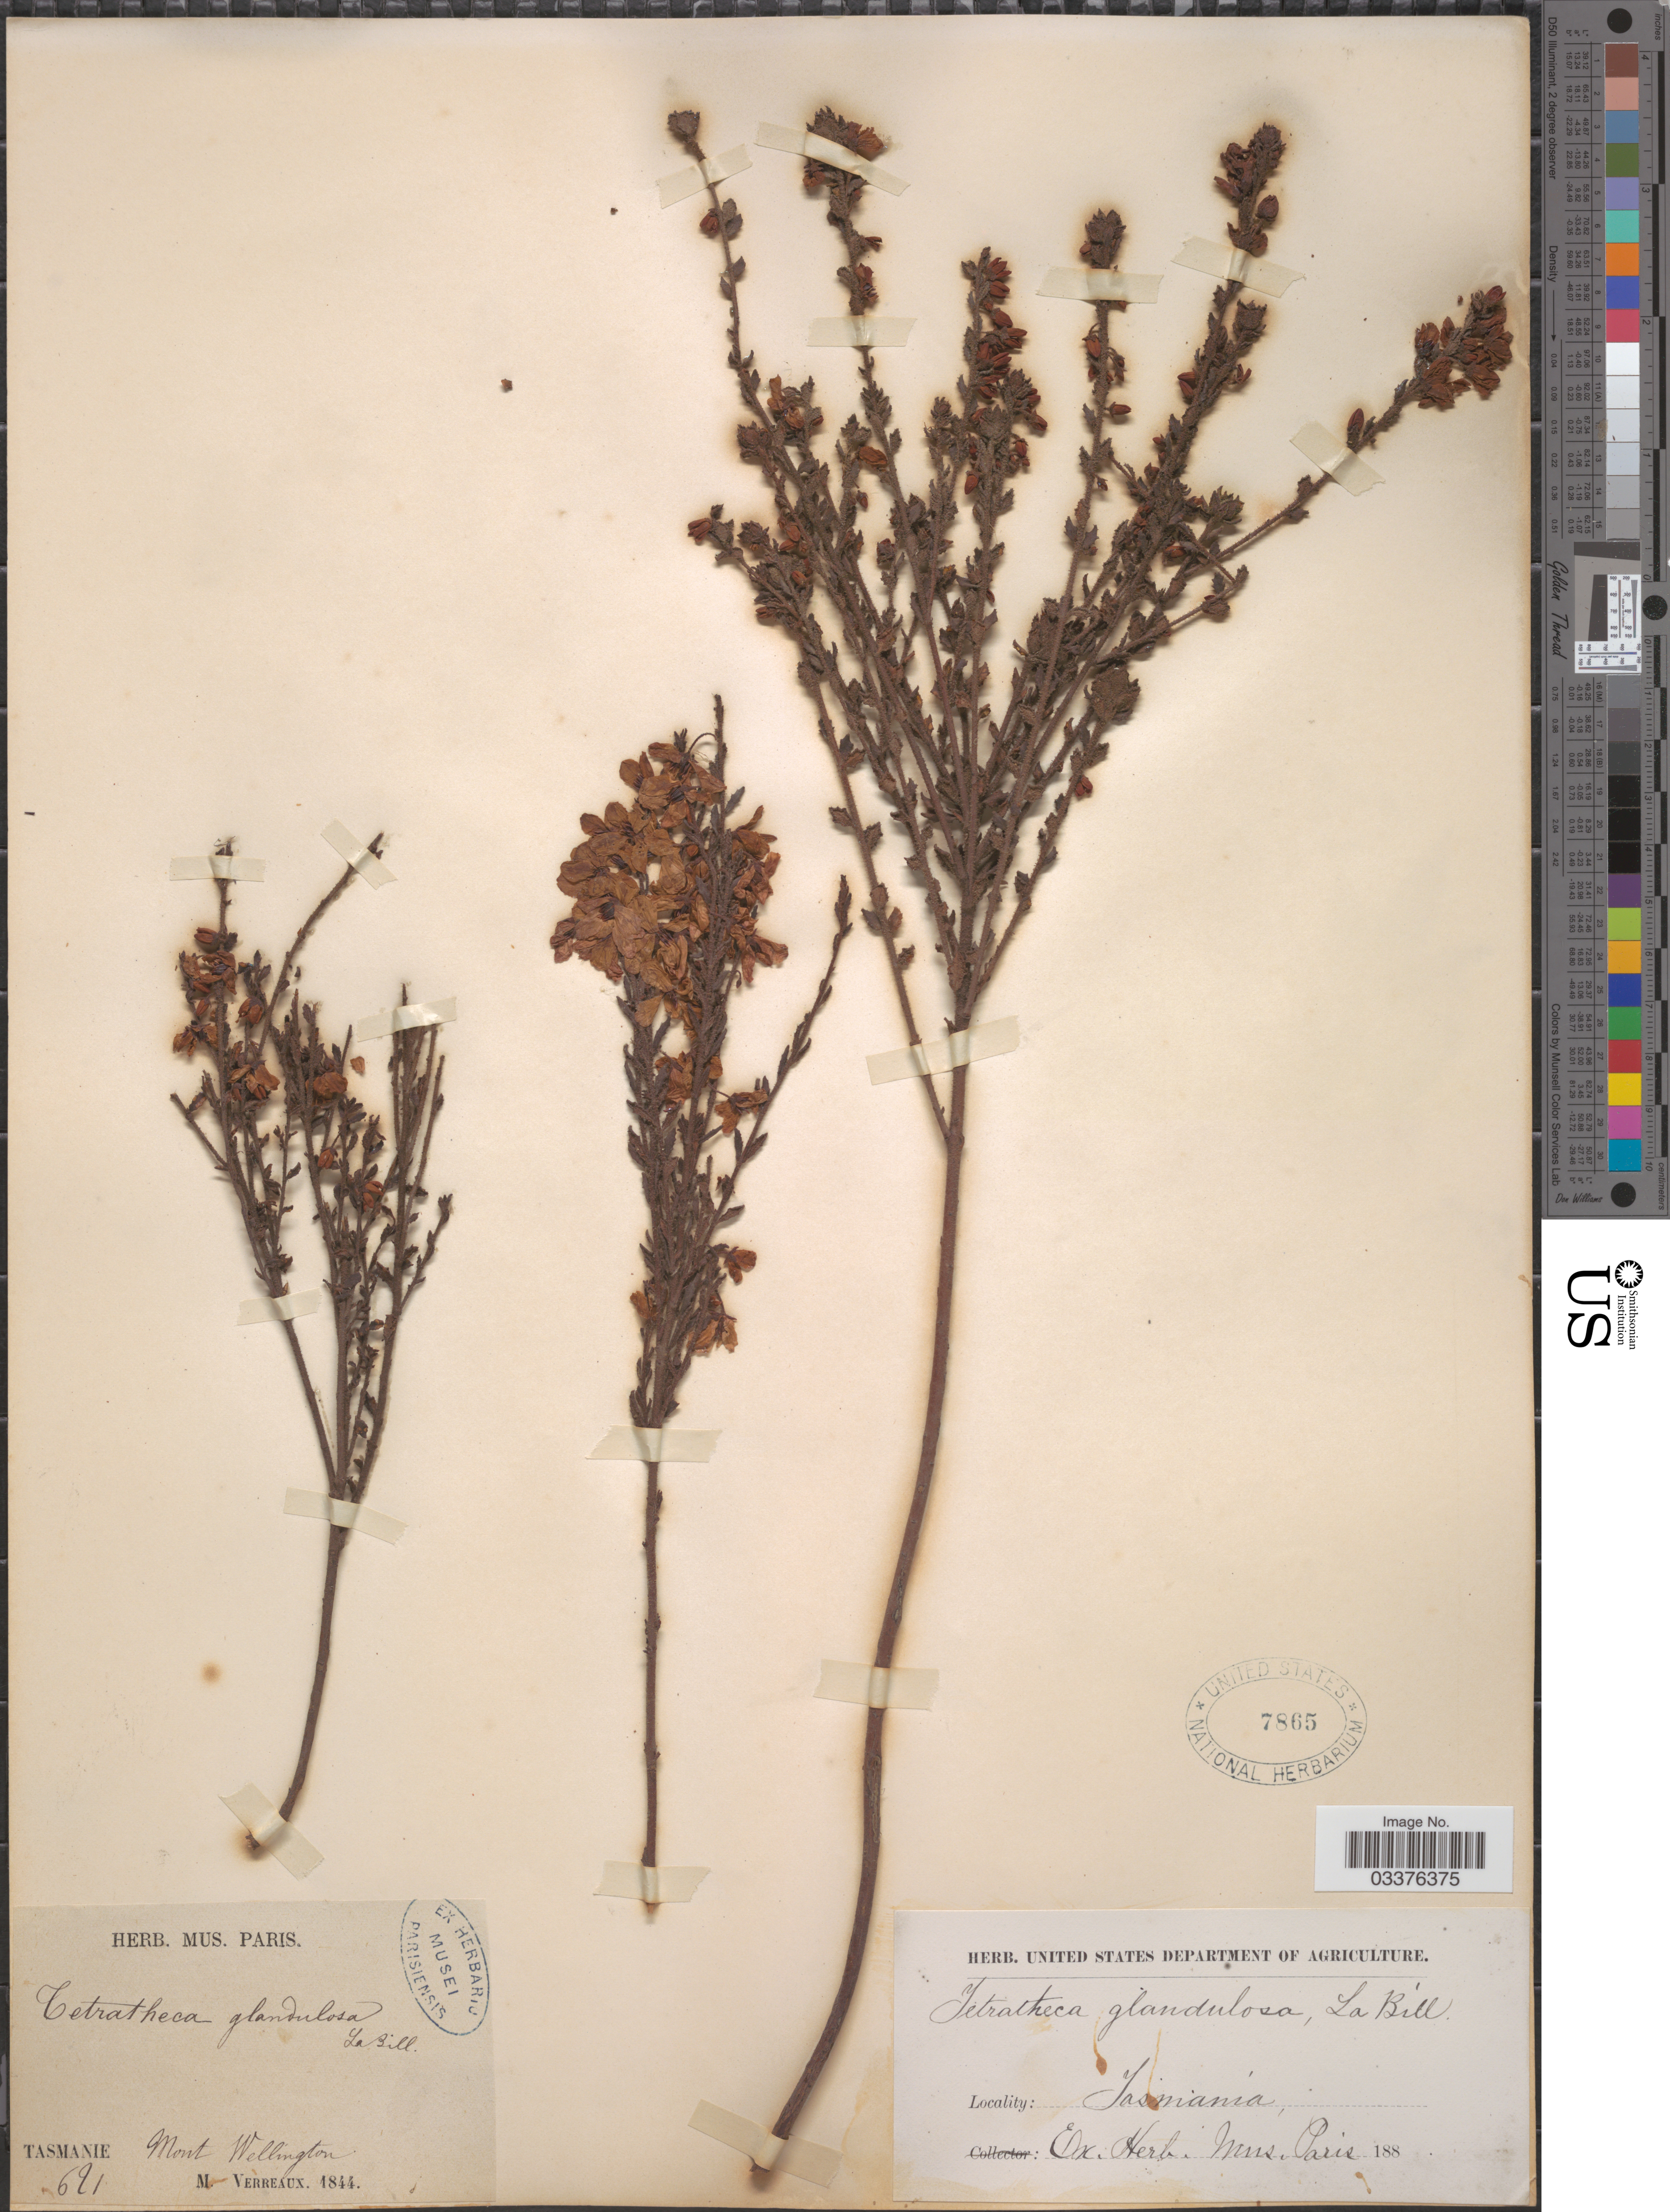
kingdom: Plantae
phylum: Tracheophyta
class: Magnoliopsida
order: Oxalidales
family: Elaeocarpaceae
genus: Tetratheca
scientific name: Tetratheca glandulosa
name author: Sm.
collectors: M. Verreaux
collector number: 691*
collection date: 1844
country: Australia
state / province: Tasmania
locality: Tasmanie Mont Wellington.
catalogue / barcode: US 7865